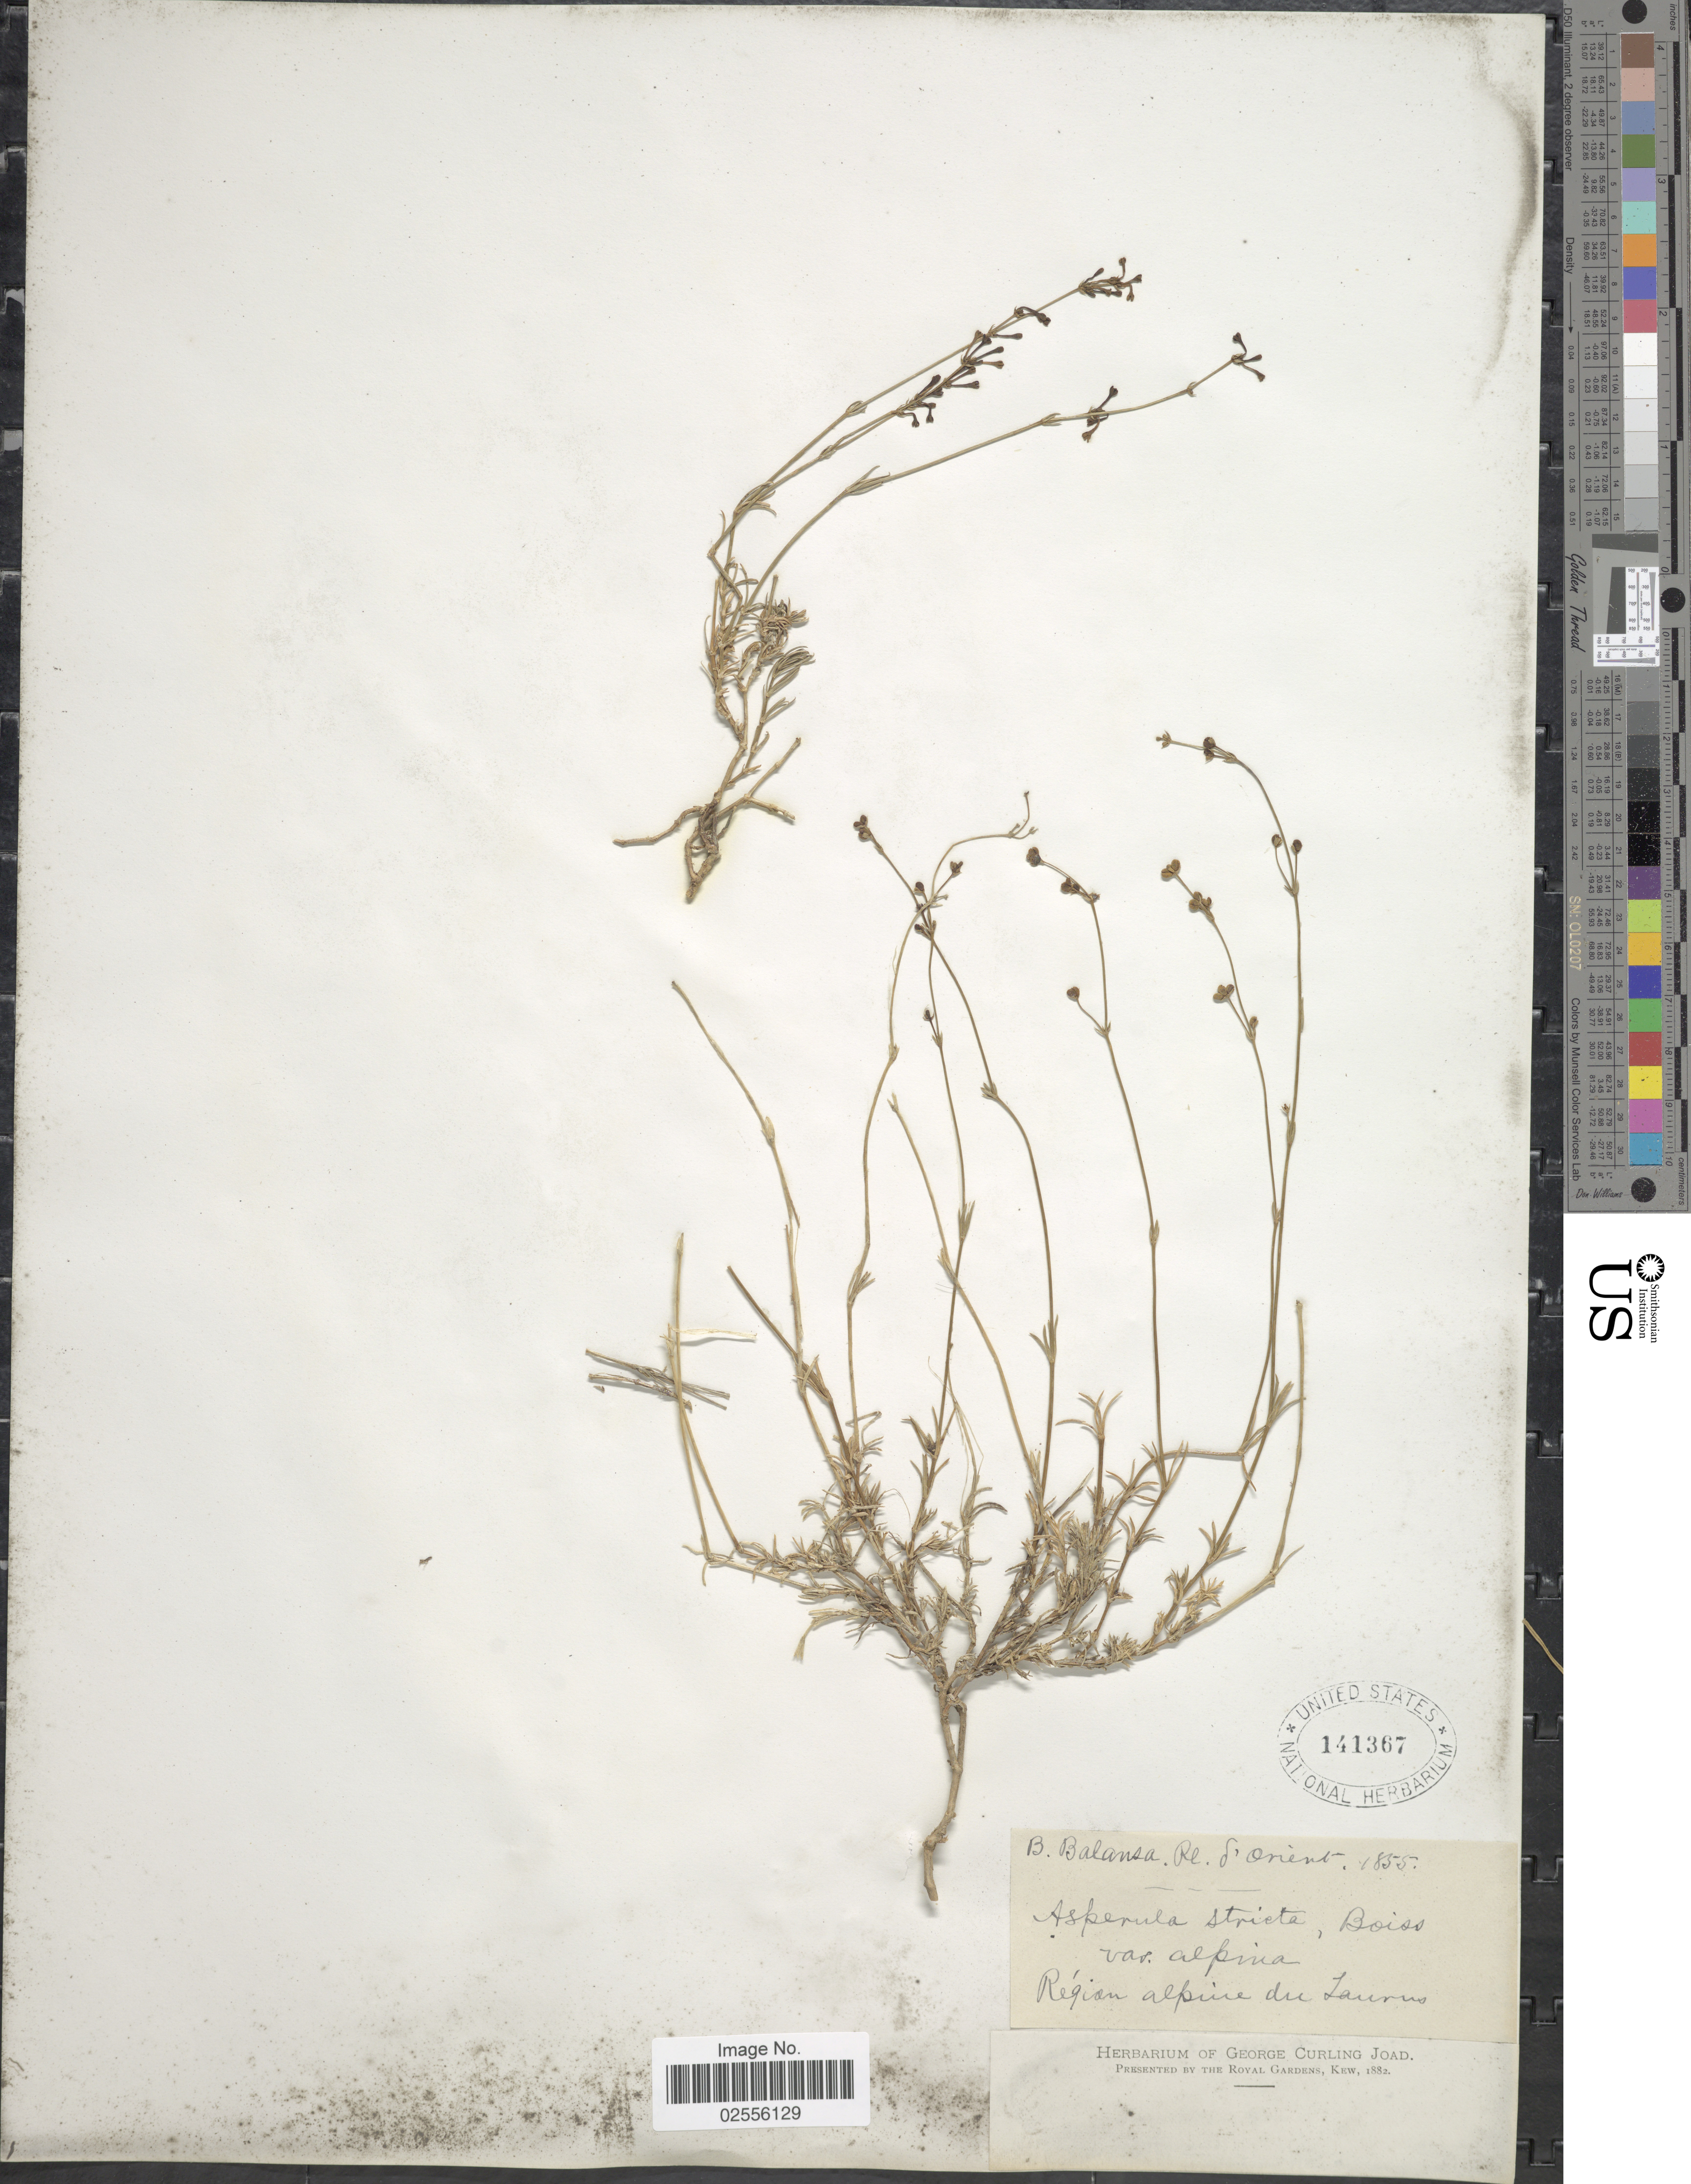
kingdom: Plantae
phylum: Tracheophyta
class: Magnoliopsida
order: Gentianales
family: Rubiaceae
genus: Asperula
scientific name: Asperula stricta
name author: Boiss.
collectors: B. Balansa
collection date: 1855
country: Turkey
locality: Orient., Region alpine du Taurus.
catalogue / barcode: US 141367